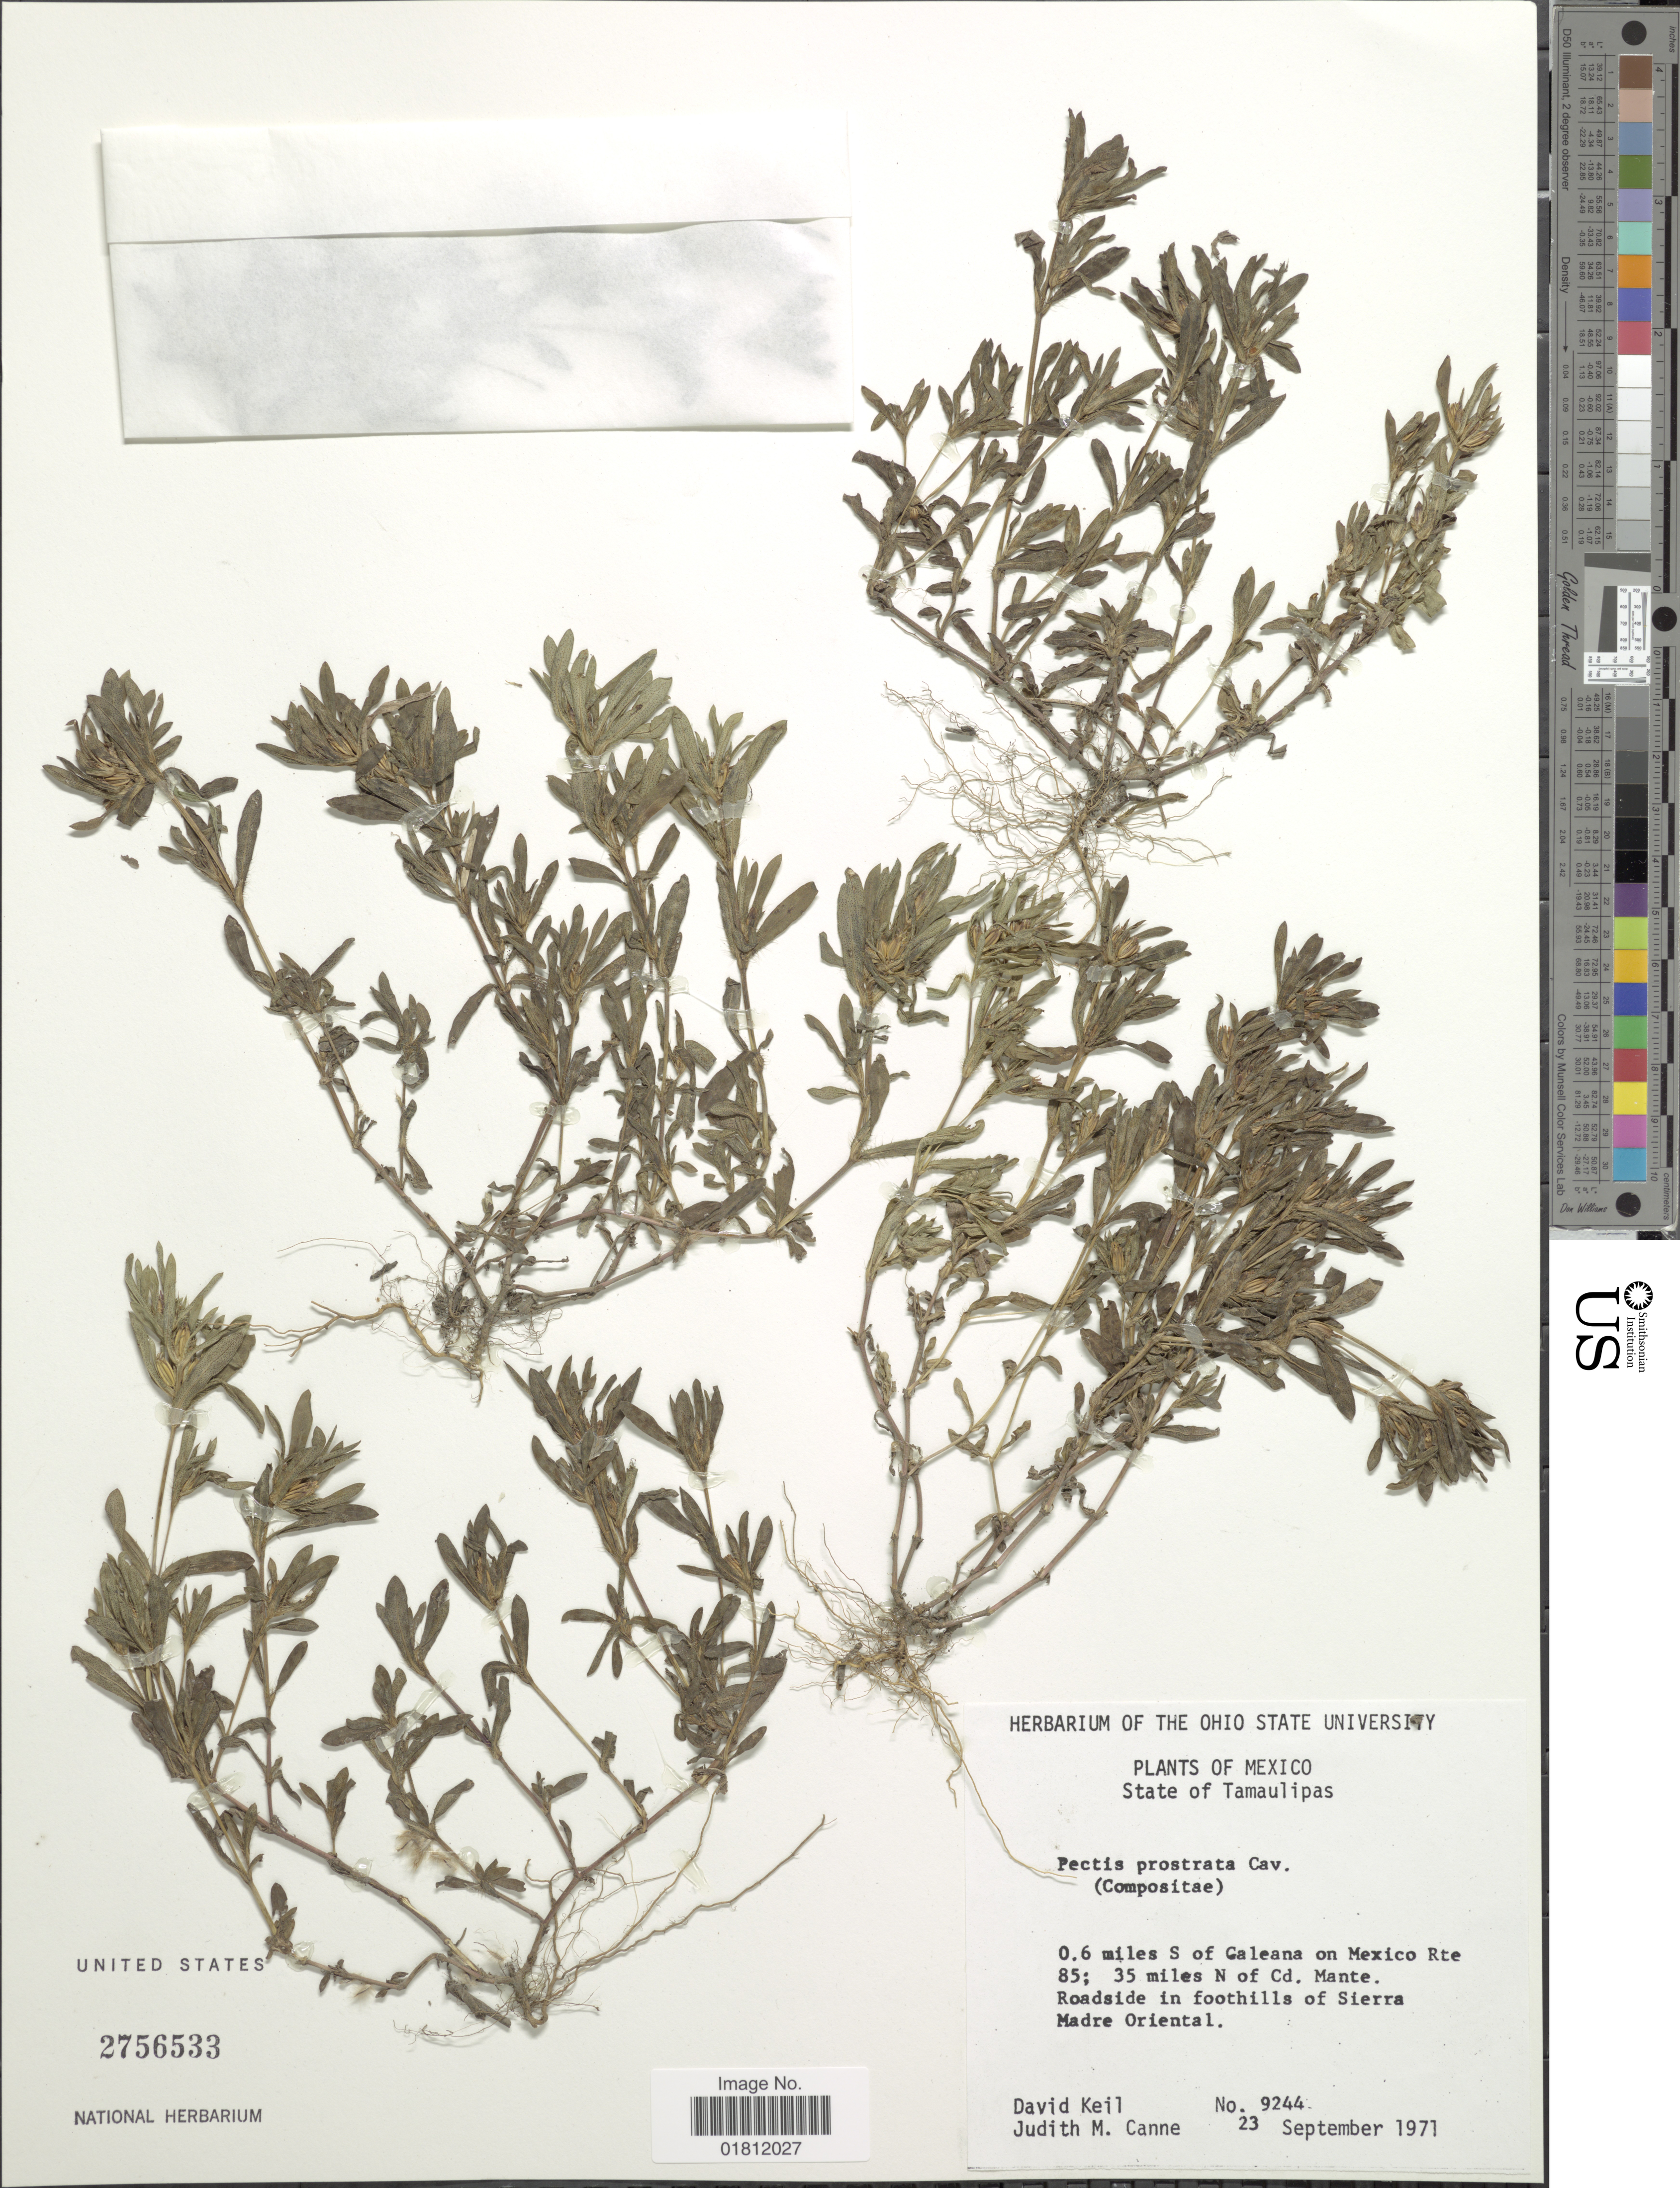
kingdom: Plantae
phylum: Tracheophyta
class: Magnoliopsida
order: Asterales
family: Asteraceae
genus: Pectis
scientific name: Pectis prostrata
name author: Cav.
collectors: D. J. Keil & J. M. Canne-Hilliker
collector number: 9244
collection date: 1971-09-23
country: Mexico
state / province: Tamaulipas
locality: State of Tamaulipas. 0.6 miles S of Caleana on Mexico Rte 85; 35 miles N of Cd. Mante. Roadside in foothills of Sierra, Madre Orienrtal.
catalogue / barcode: US 2756533